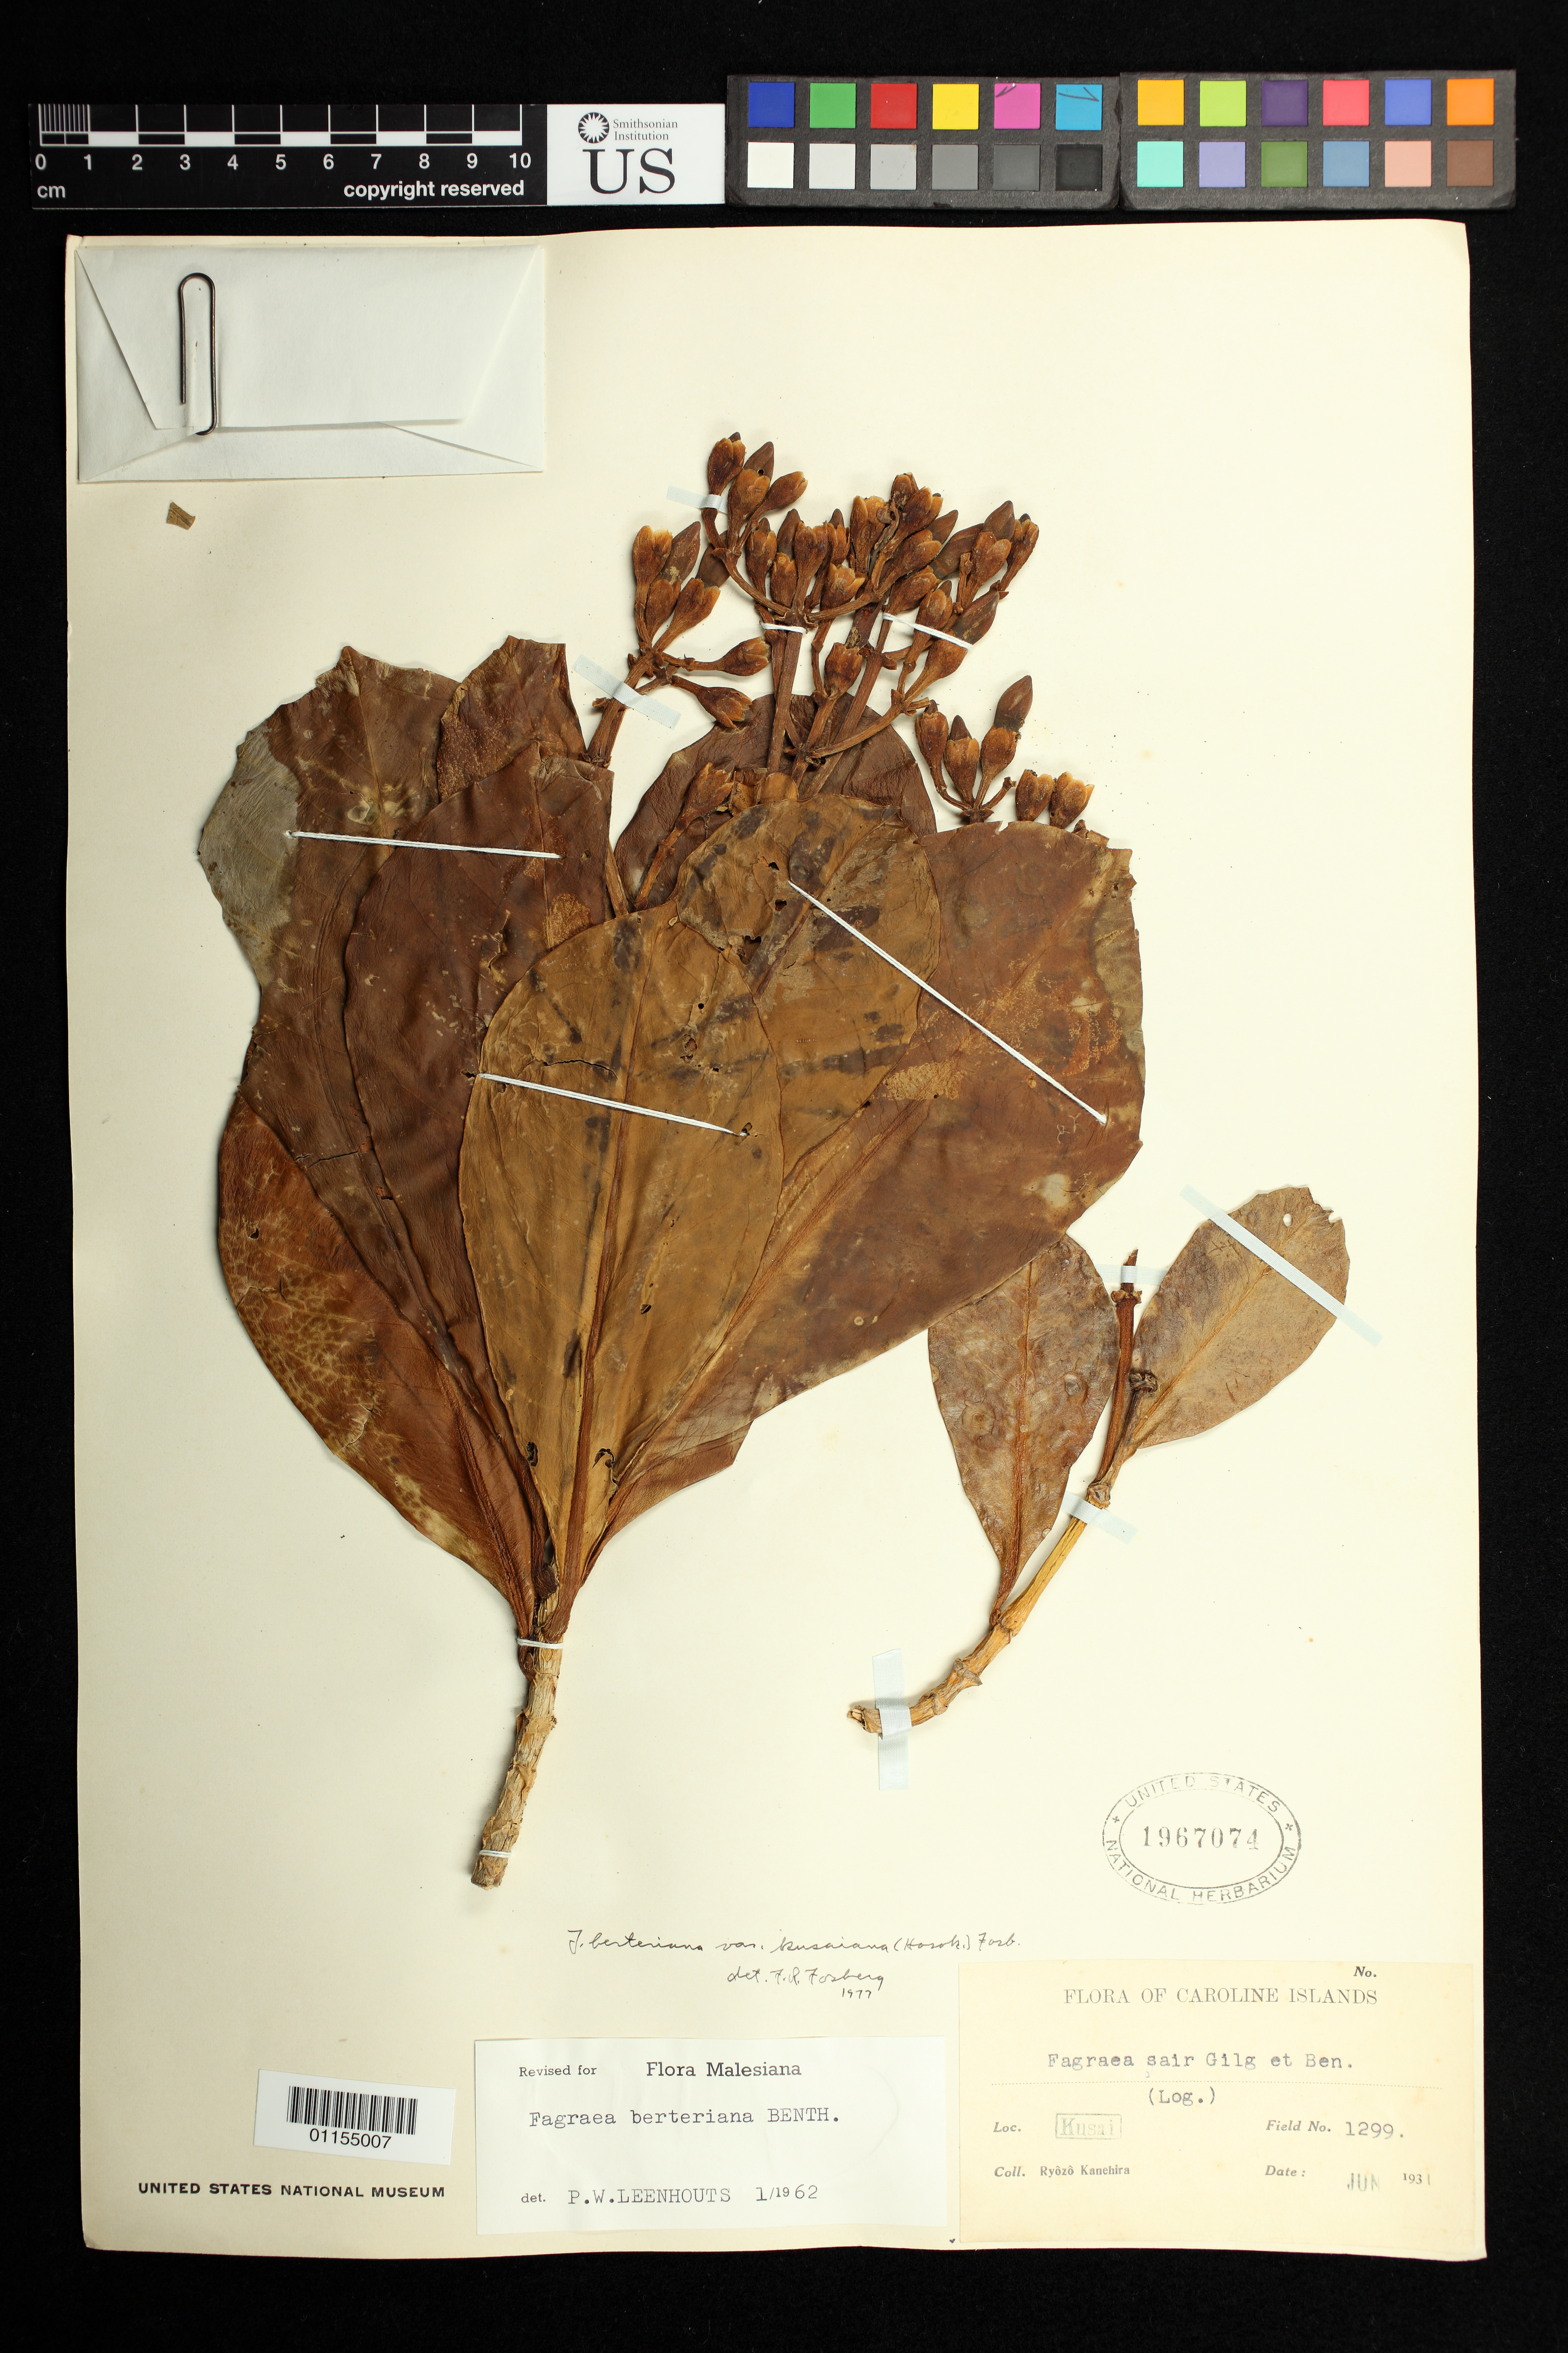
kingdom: Plantae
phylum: Tracheophyta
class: Magnoliopsida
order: Gentianales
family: Gentianaceae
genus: Fagraea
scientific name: Fagraea berteroana var. kusaiana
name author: (Hosok.) Fosberg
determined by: Fosberg, F. R.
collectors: R. Kanehira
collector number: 1299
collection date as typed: Jun 1931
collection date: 1931-06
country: Micronesia, Federated States of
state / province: Kosrae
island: Kosrae [Kusaie]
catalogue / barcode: US 1967074